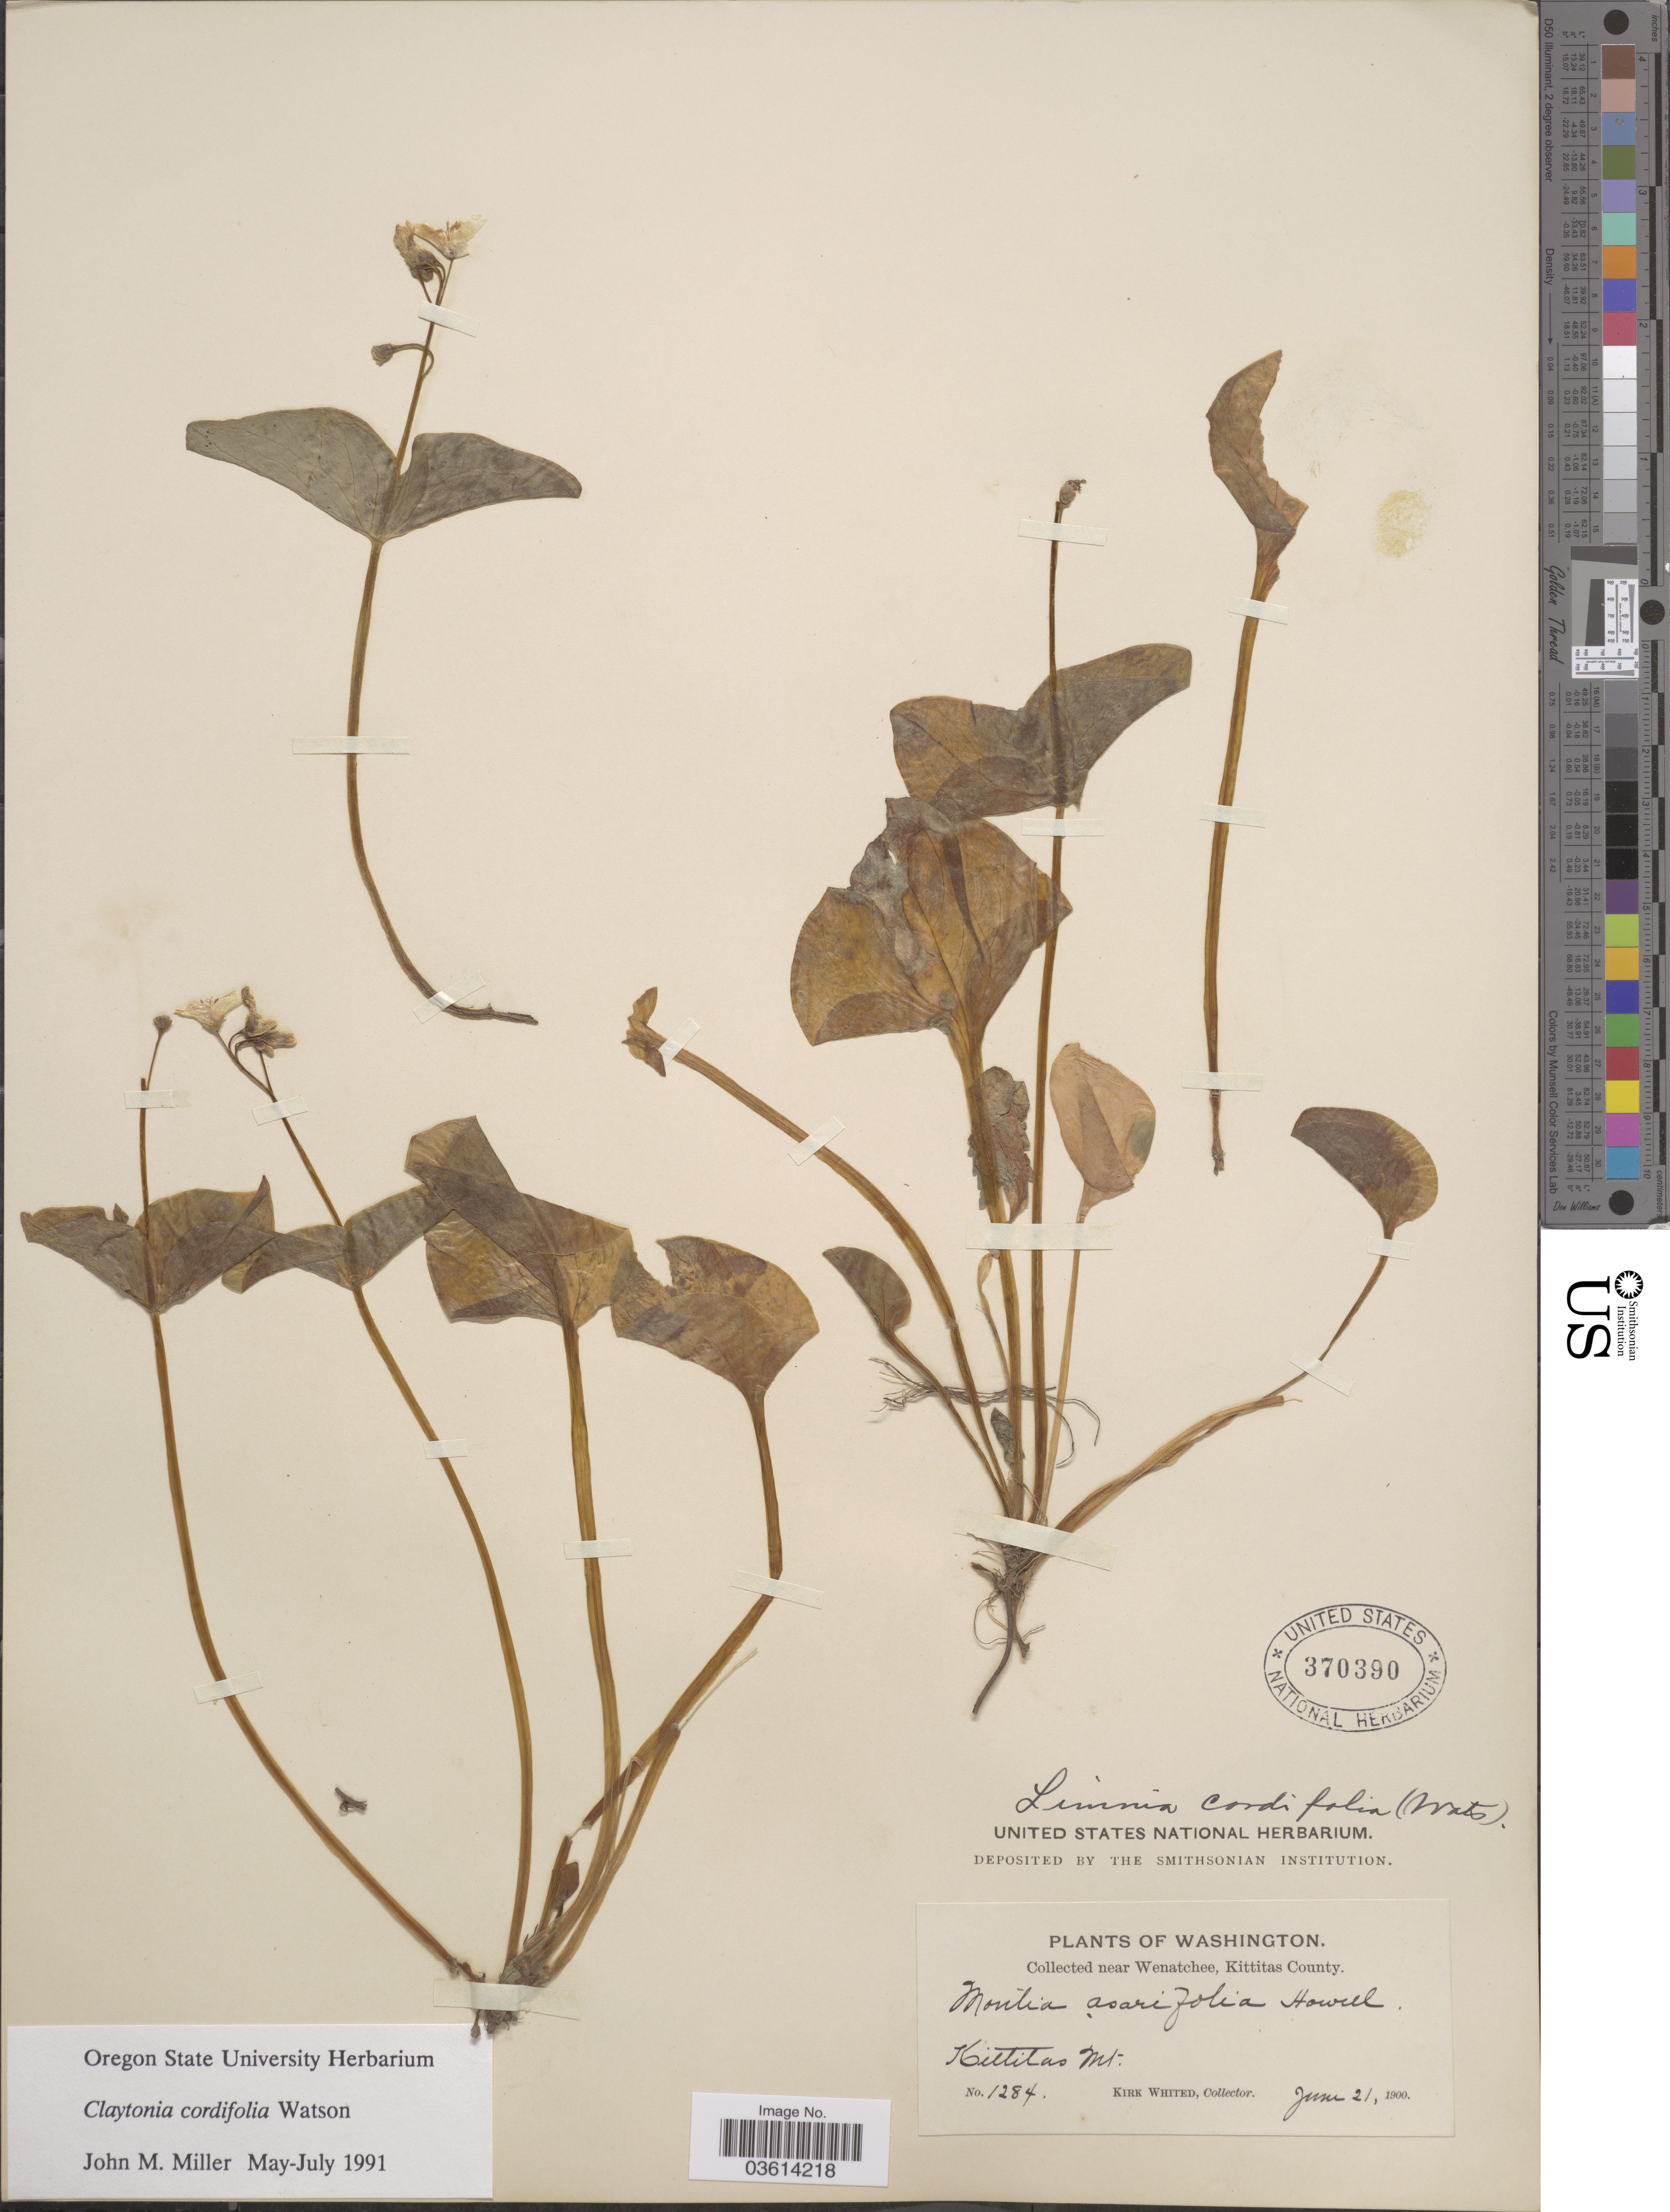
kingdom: Plantae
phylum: Tracheophyta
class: Magnoliopsida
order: Caryophyllales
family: Montiaceae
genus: Claytonia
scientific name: Claytonia cordifolia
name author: S. Watson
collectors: K. Whited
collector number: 1284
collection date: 1900-06-21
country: United States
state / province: Washington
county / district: Kittitas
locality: Near Wenatchee, Kittitas County. Kittitas Mt.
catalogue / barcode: US 370390